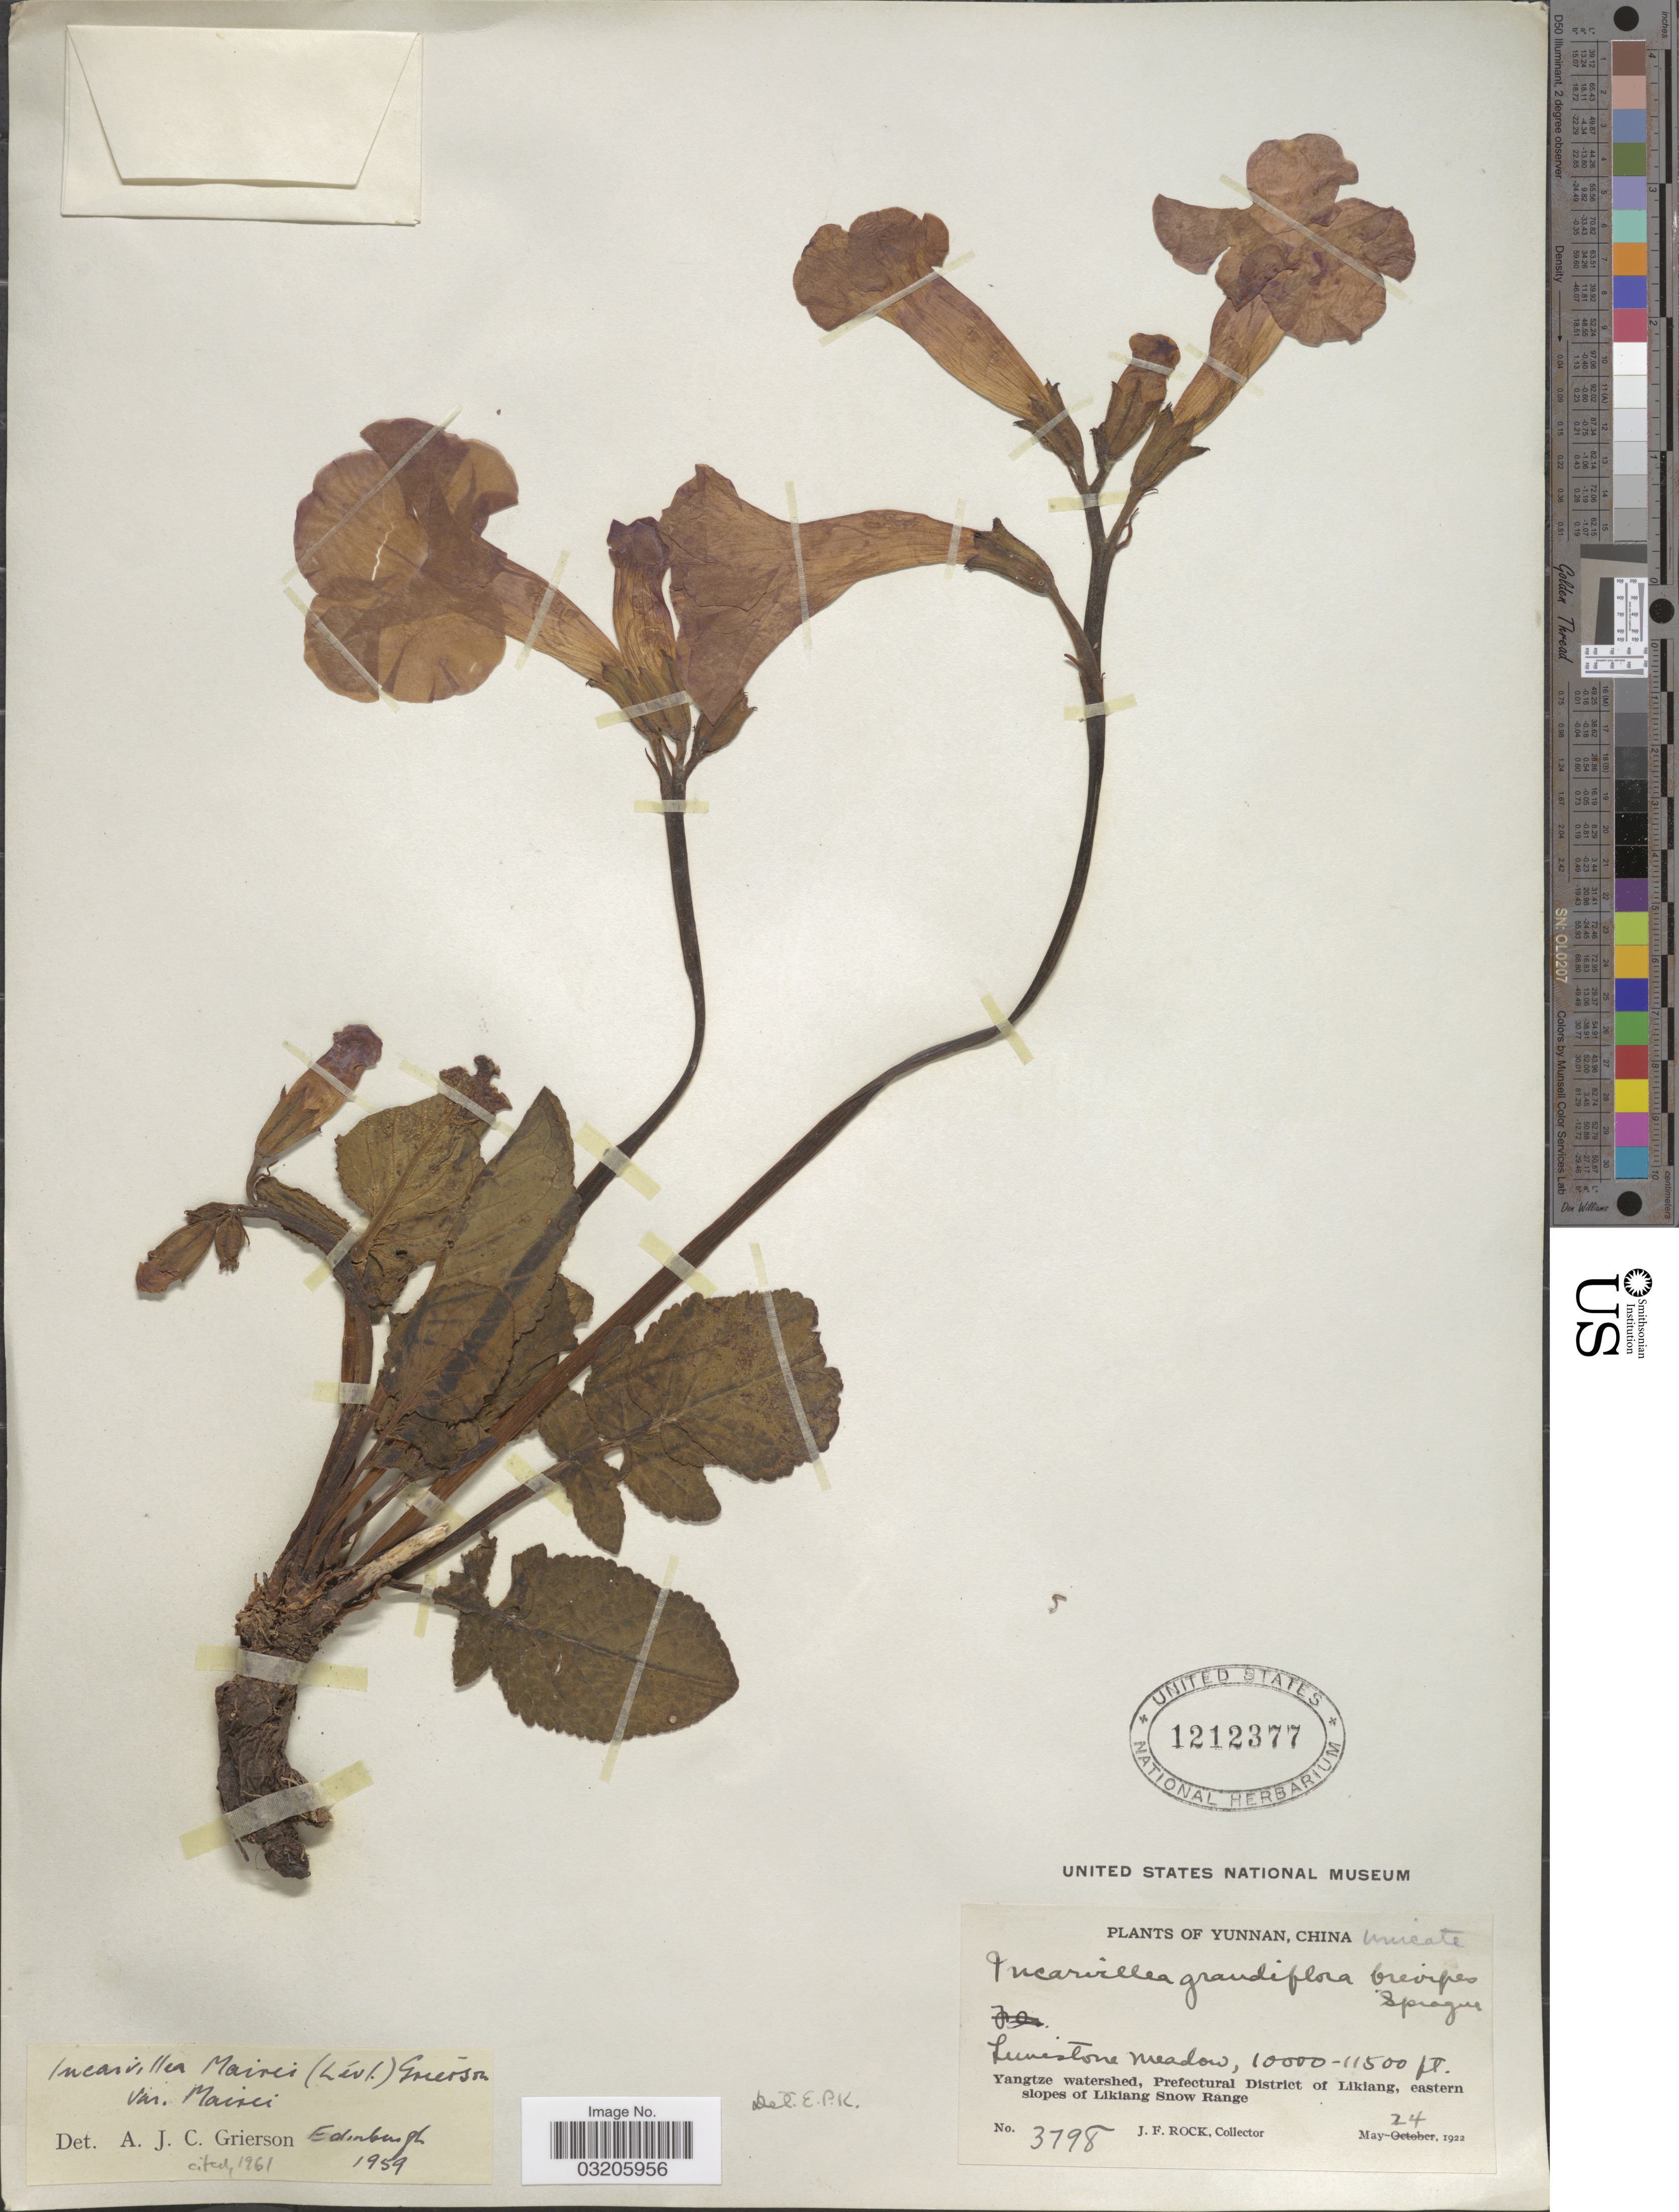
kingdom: Plantae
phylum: Tracheophyta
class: Magnoliopsida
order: Lamiales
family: Bignoniaceae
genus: Incarvillea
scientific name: Incarvillea mairei var. mairei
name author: (H. Lév.) Grierson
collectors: J. Rock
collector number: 3798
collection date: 1922-05-24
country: China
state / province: Yunnan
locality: Yangtze watershed, Prefectural District of Likiang, eastern slopes of Likiang Snow Range.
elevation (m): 3048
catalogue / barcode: US 1212377